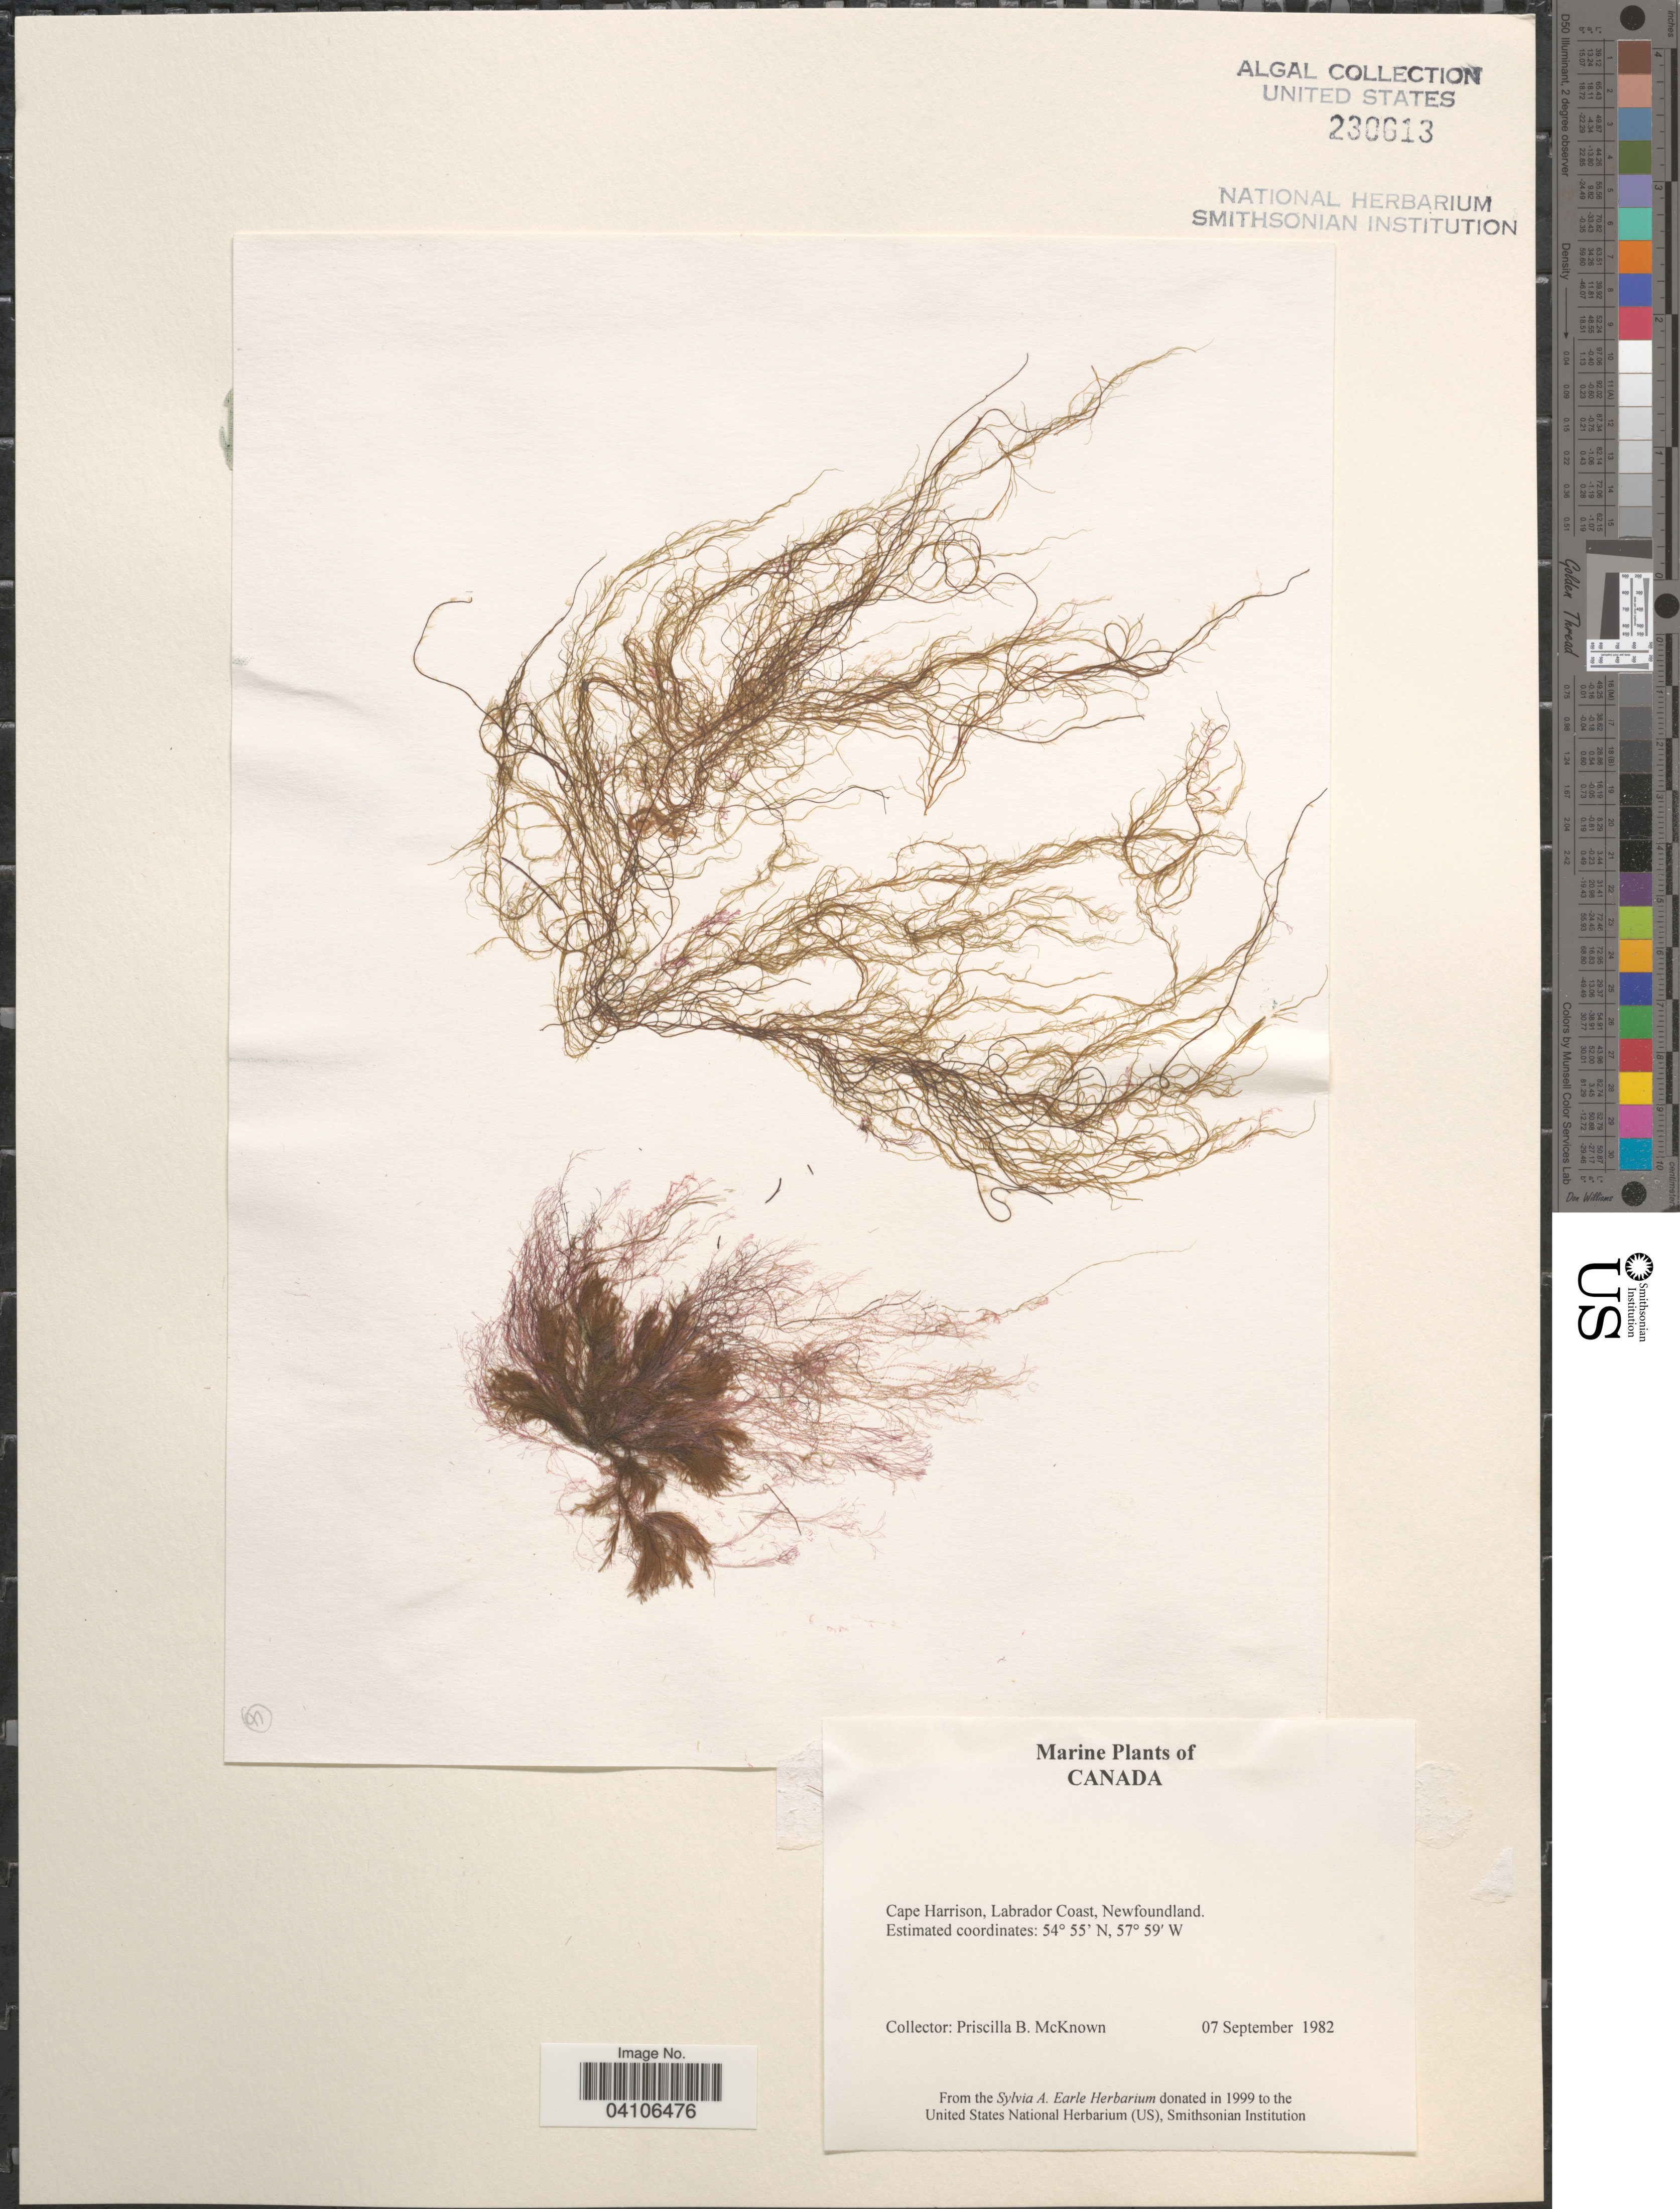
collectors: P. McKnown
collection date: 1982-09-07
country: Canada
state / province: Newfoundland and Labrador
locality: Cape Harrison, Labrador Coast.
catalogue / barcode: US 230613